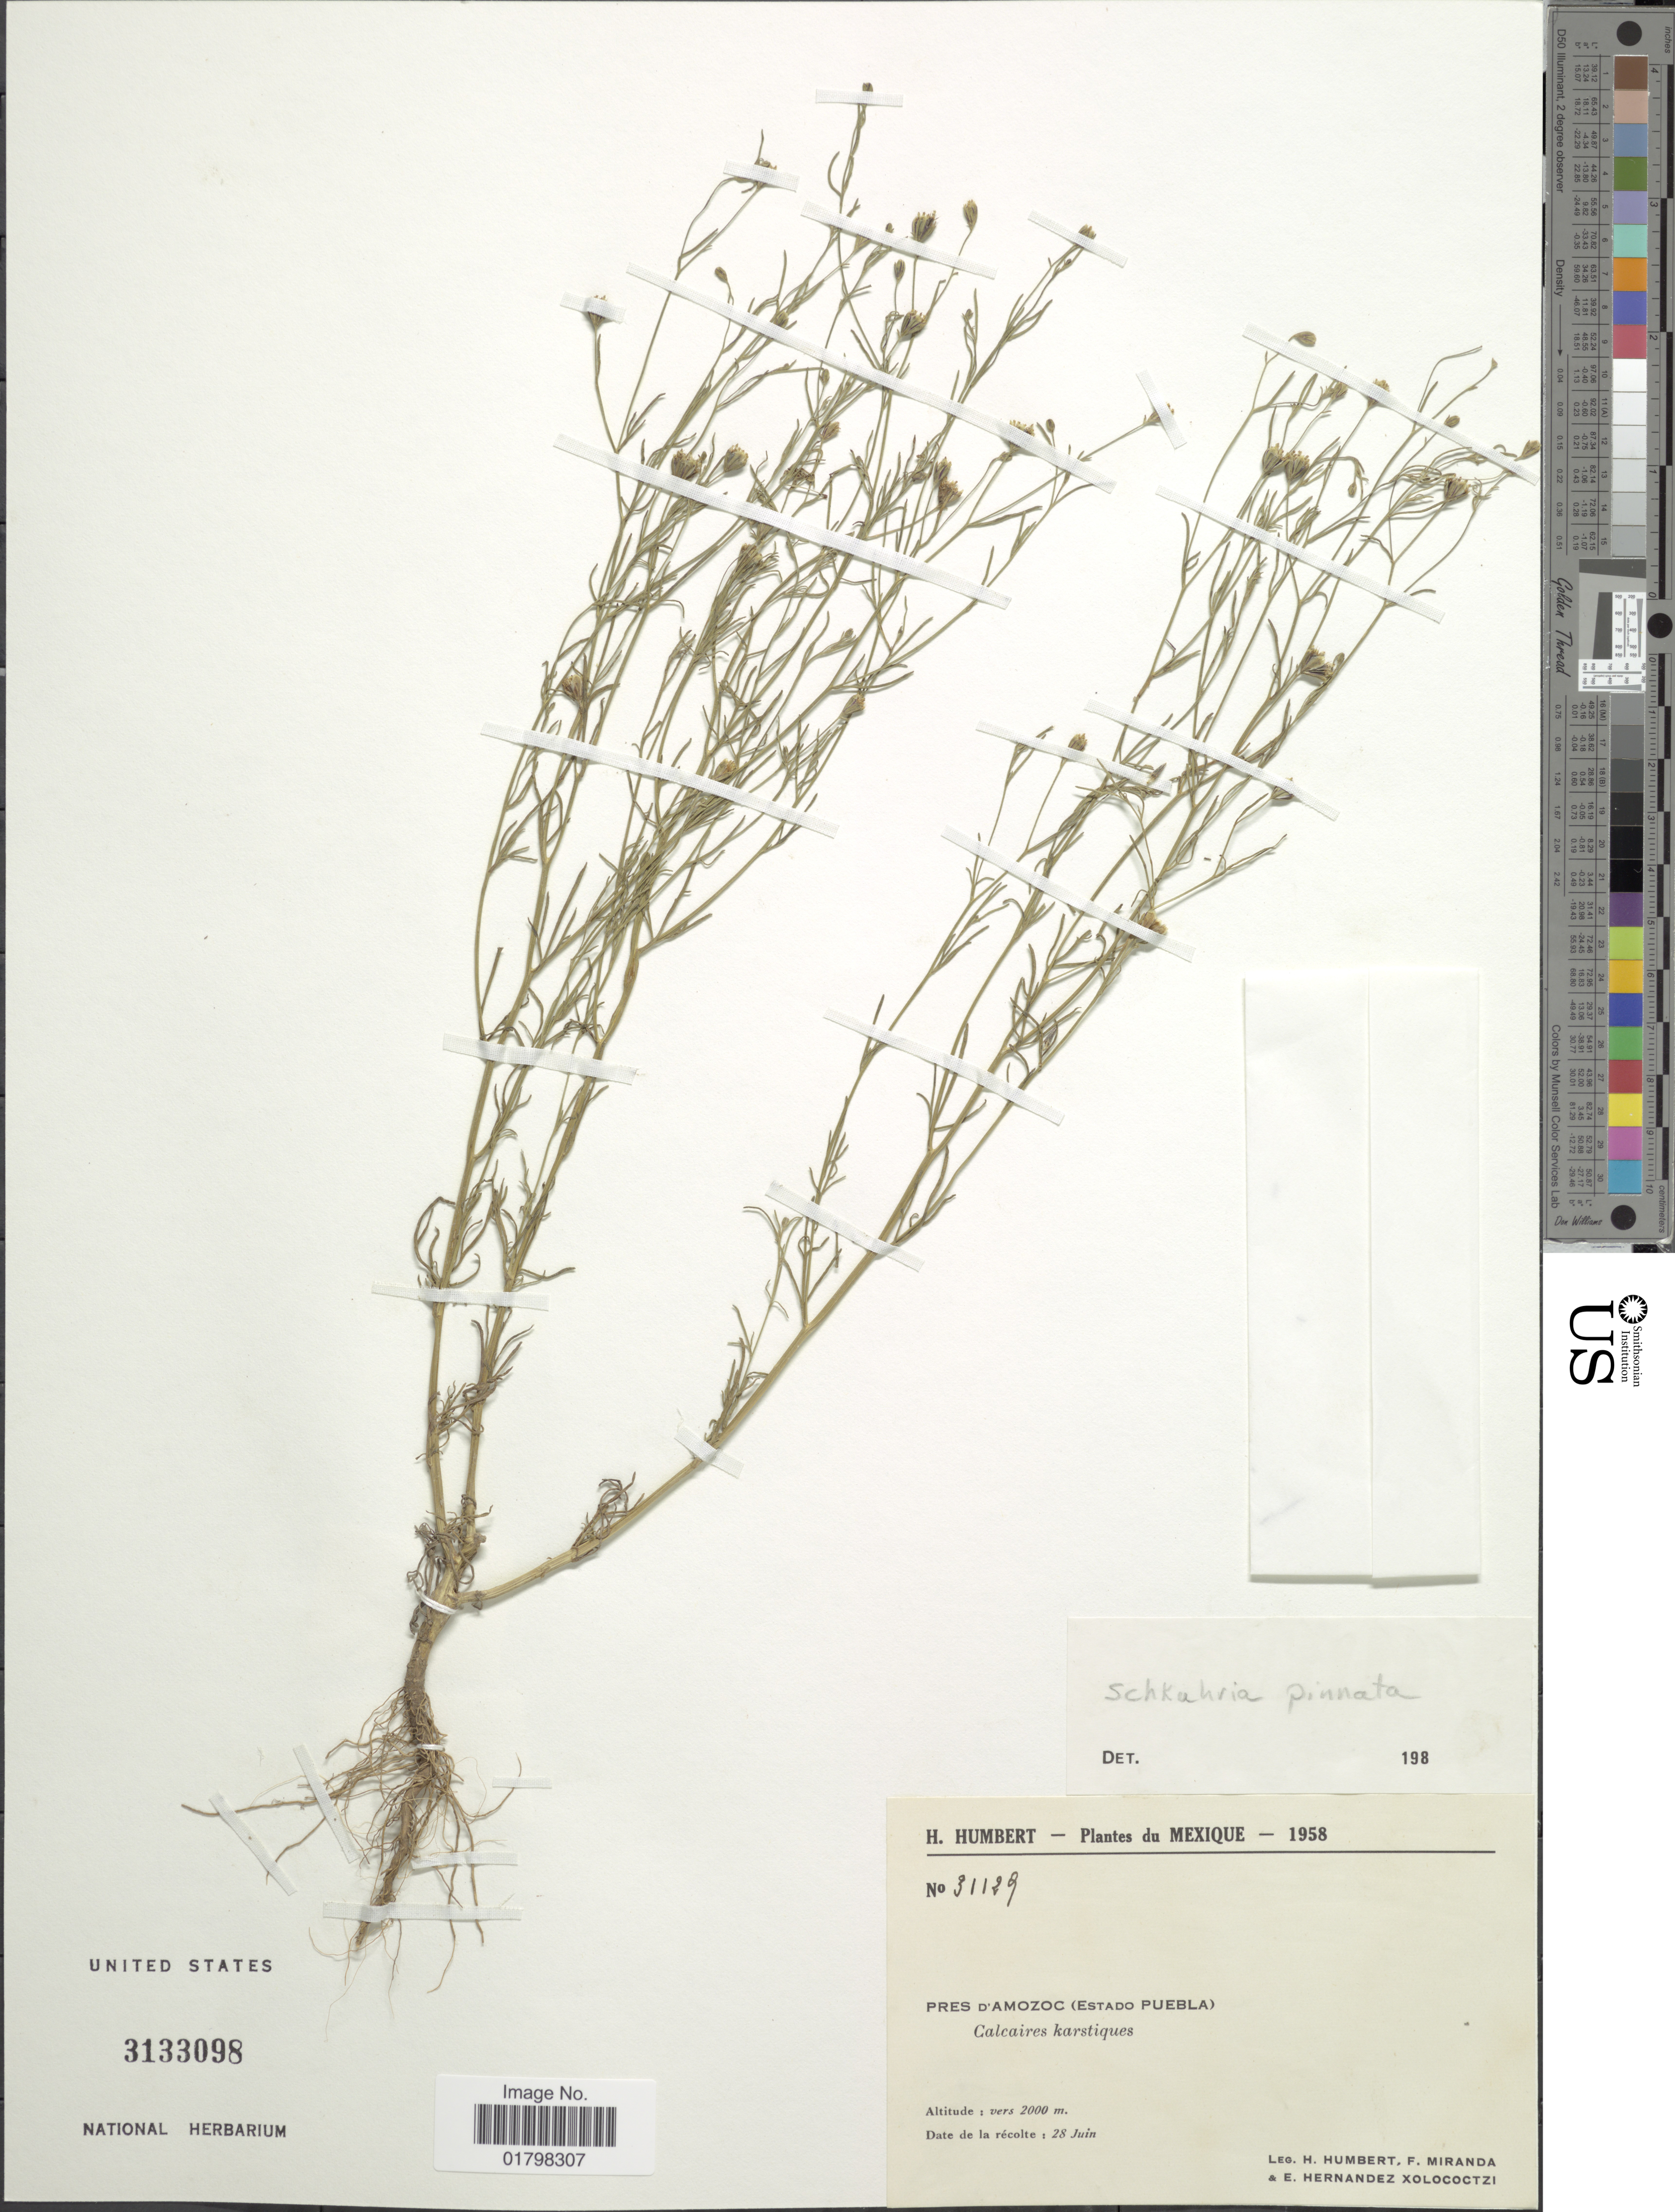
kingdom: Plantae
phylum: Tracheophyta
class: Magnoliopsida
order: Asterales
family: Asteraceae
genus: Schkuhria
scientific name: Schkuhria pinnata var. virgata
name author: (La Llave ex La Llave) Heiser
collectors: H. Humbert, F. Miranda & E. I. Hernández-X.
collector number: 31129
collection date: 1958-06-28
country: Mexico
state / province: Puebla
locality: Pres d'Amozoc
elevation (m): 2000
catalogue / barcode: US 3133098